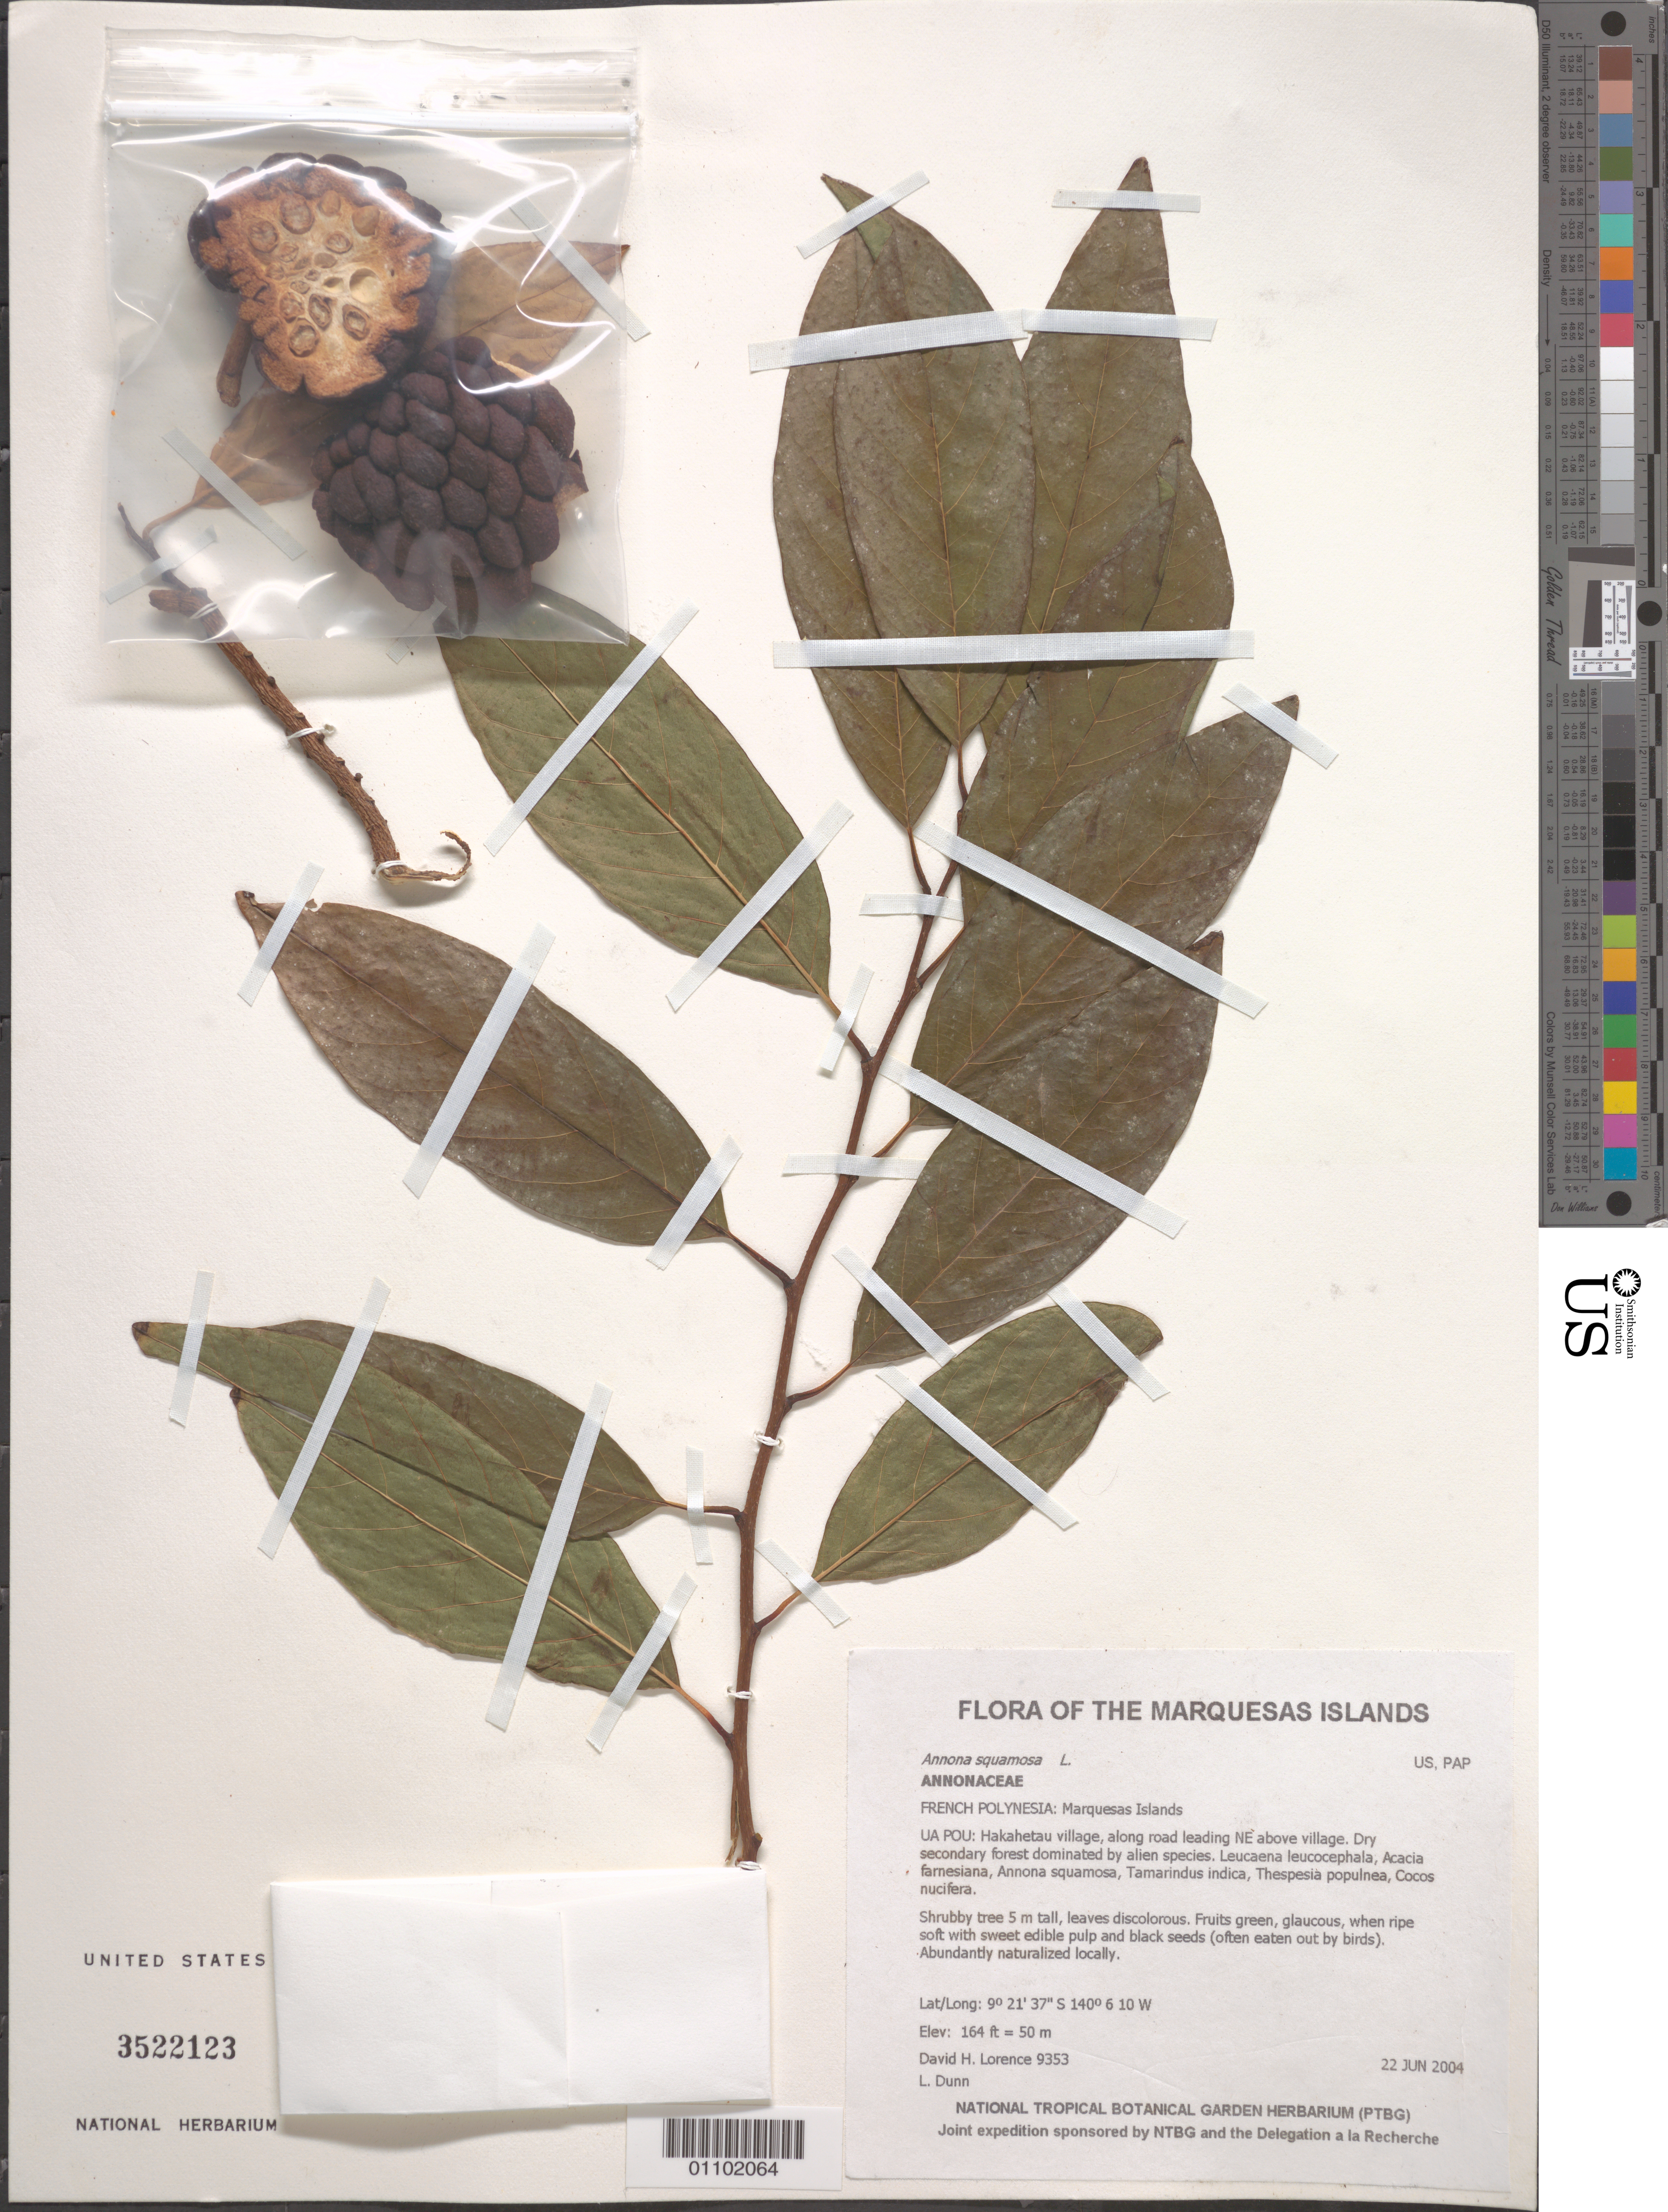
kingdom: Plantae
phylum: Tracheophyta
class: Magnoliopsida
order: Magnoliales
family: Annonaceae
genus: Annona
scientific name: Annona squamosa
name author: L.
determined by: Lorence, David H., (PTBG), National Tropical Botanical Garden (UNITED STATES)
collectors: D. Lorence & L. Dunn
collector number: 9353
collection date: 2004-06-22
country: French Polynesia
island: Ua Pou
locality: Hakahetau village, along road leading NE above village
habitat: Dry secondary forest dominated by alien species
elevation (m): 50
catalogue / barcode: US 3522123